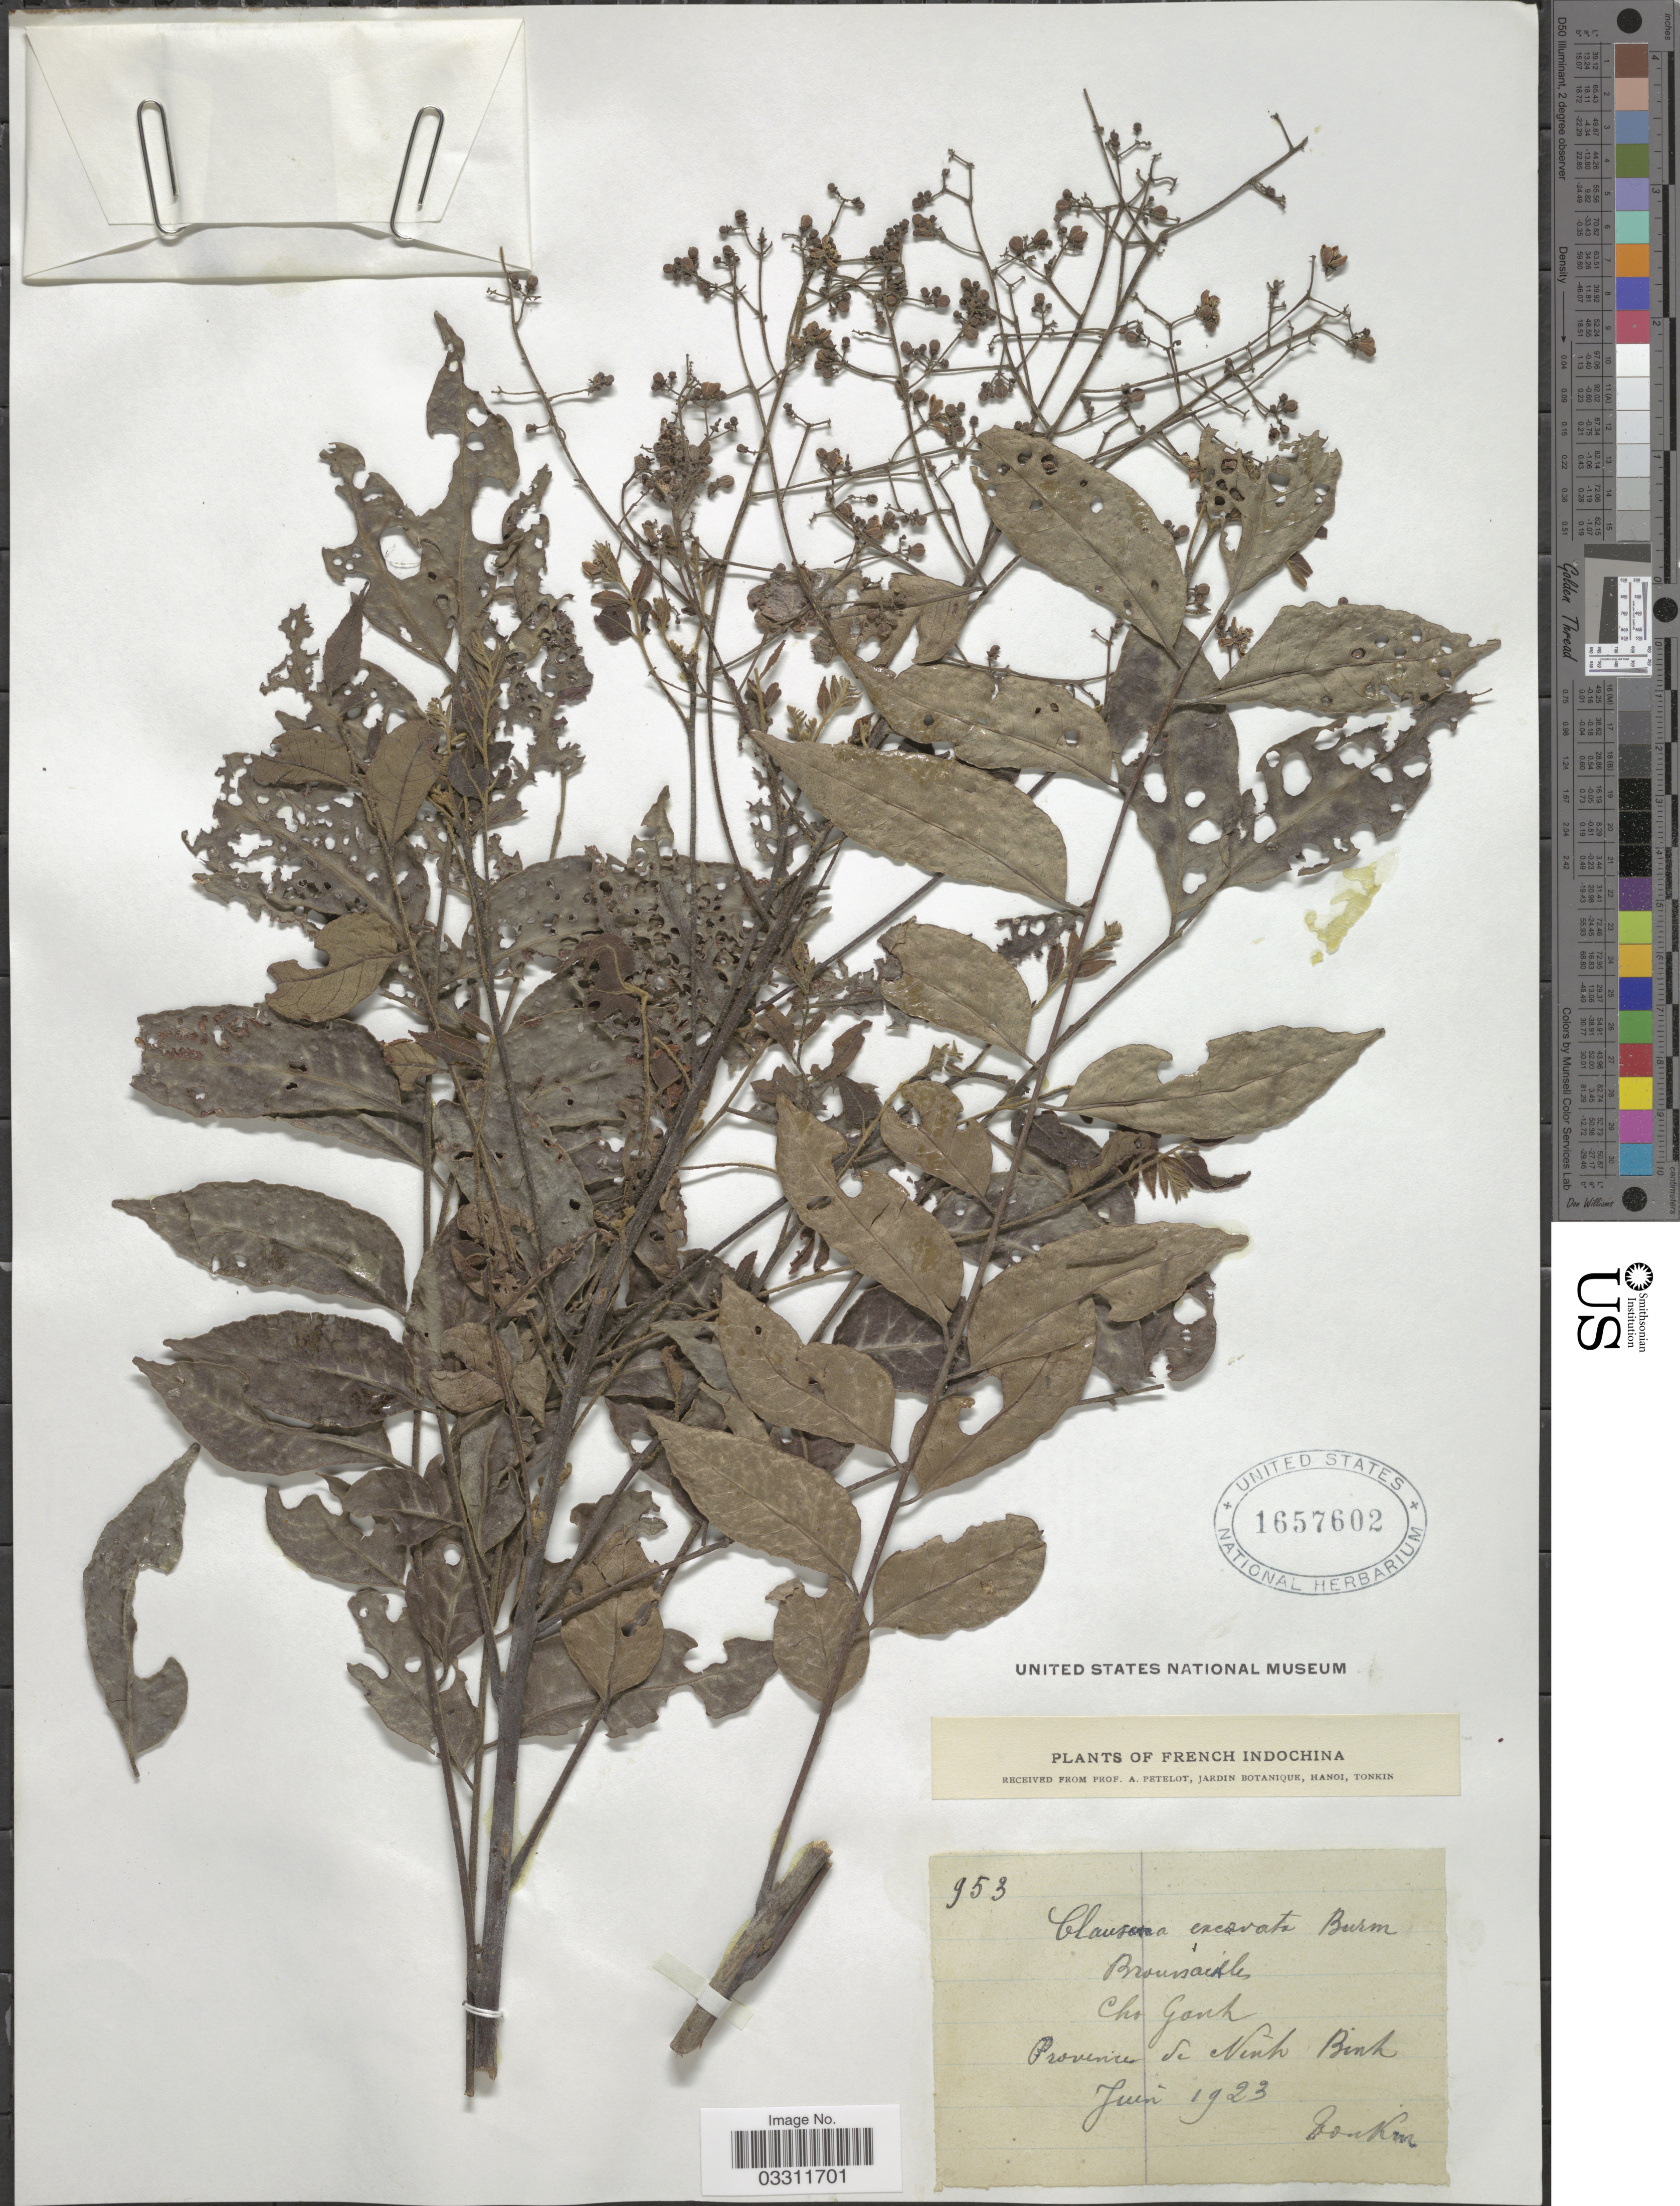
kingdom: Plantae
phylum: Tracheophyta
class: Magnoliopsida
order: Sapindales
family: Rutaceae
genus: Clausena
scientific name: Clausena excavata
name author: Burm. f.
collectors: A. Petelot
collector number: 953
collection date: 1923-06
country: Vietnam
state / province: Ninh Binh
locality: French Indochina. Cho Gonh. Province de Ninh Binh.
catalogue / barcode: US 1657602